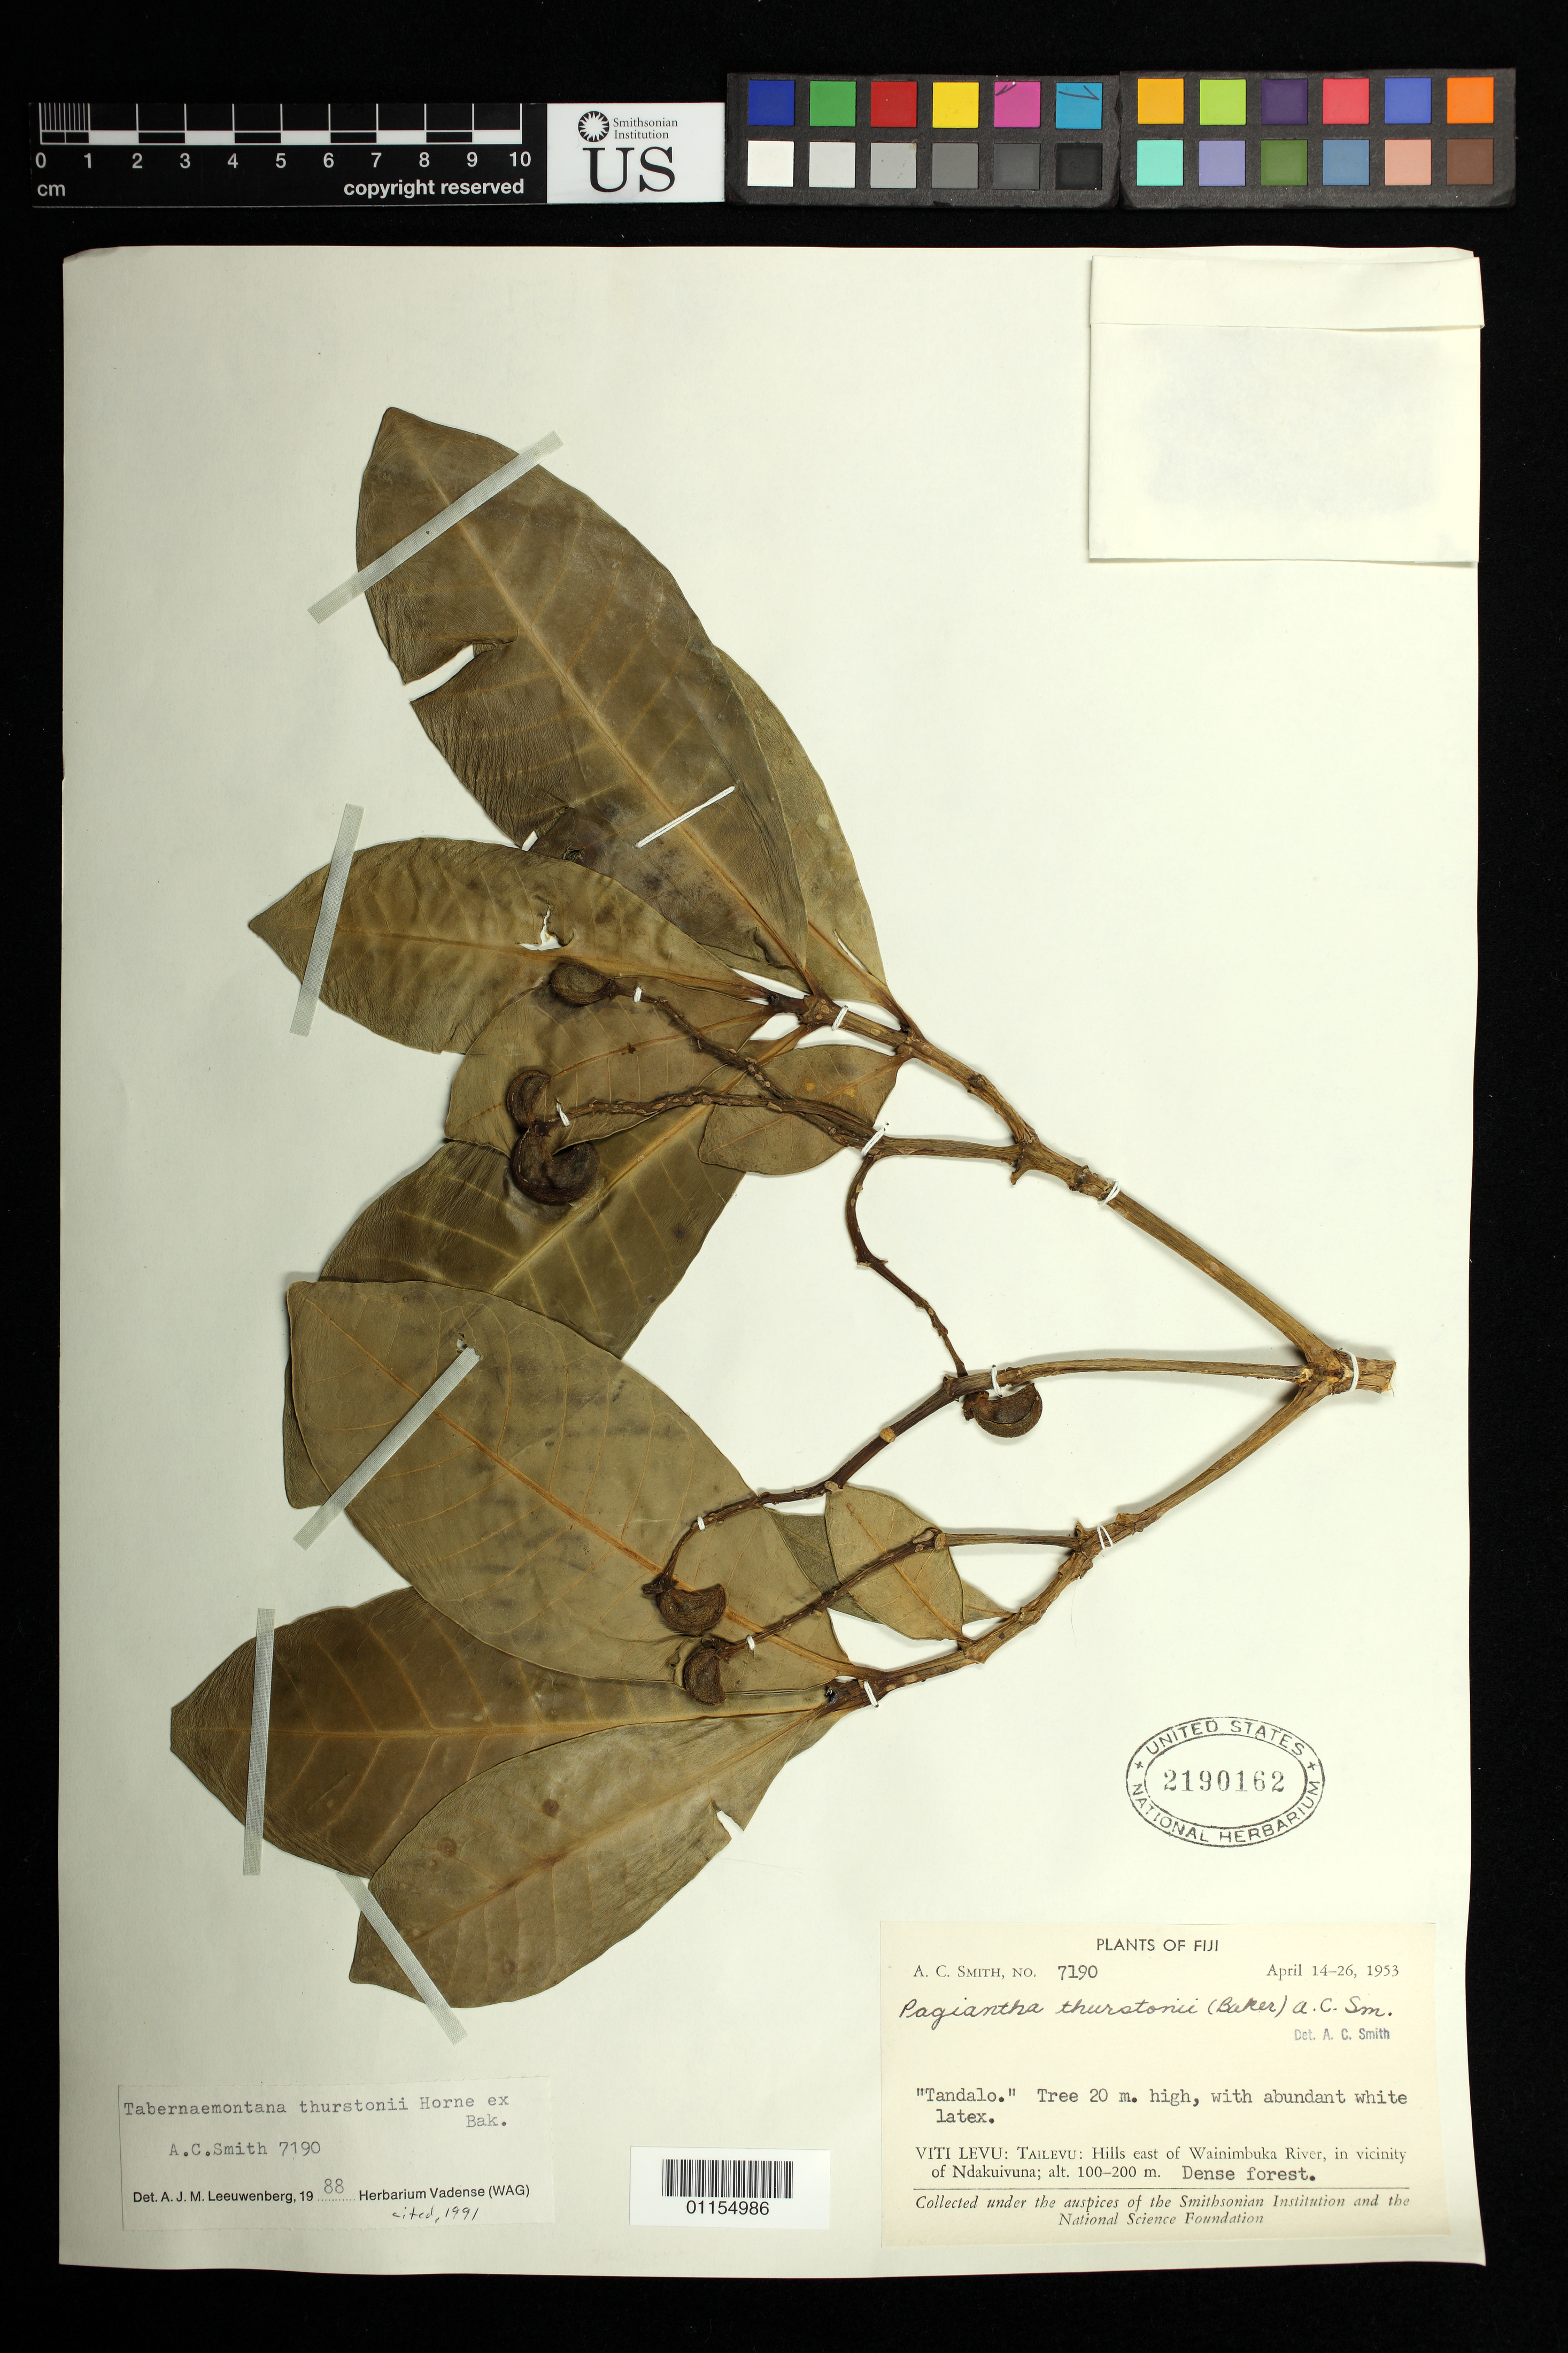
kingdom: Plantae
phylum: Tracheophyta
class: Magnoliopsida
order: Gentianales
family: Apocynaceae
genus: Tabernaemontana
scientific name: Tabernaemontana thurstonii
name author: Horne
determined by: Leeuwenberg, A. J. M.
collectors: A. C. Smith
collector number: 7190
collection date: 1953-04-14/1953-04-26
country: Fiji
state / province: Tailevu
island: Viti Levu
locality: Hills east of Wainimbuka River, in vicinity of Ndakuivuna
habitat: Dense forest.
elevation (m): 100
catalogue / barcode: US 2190162